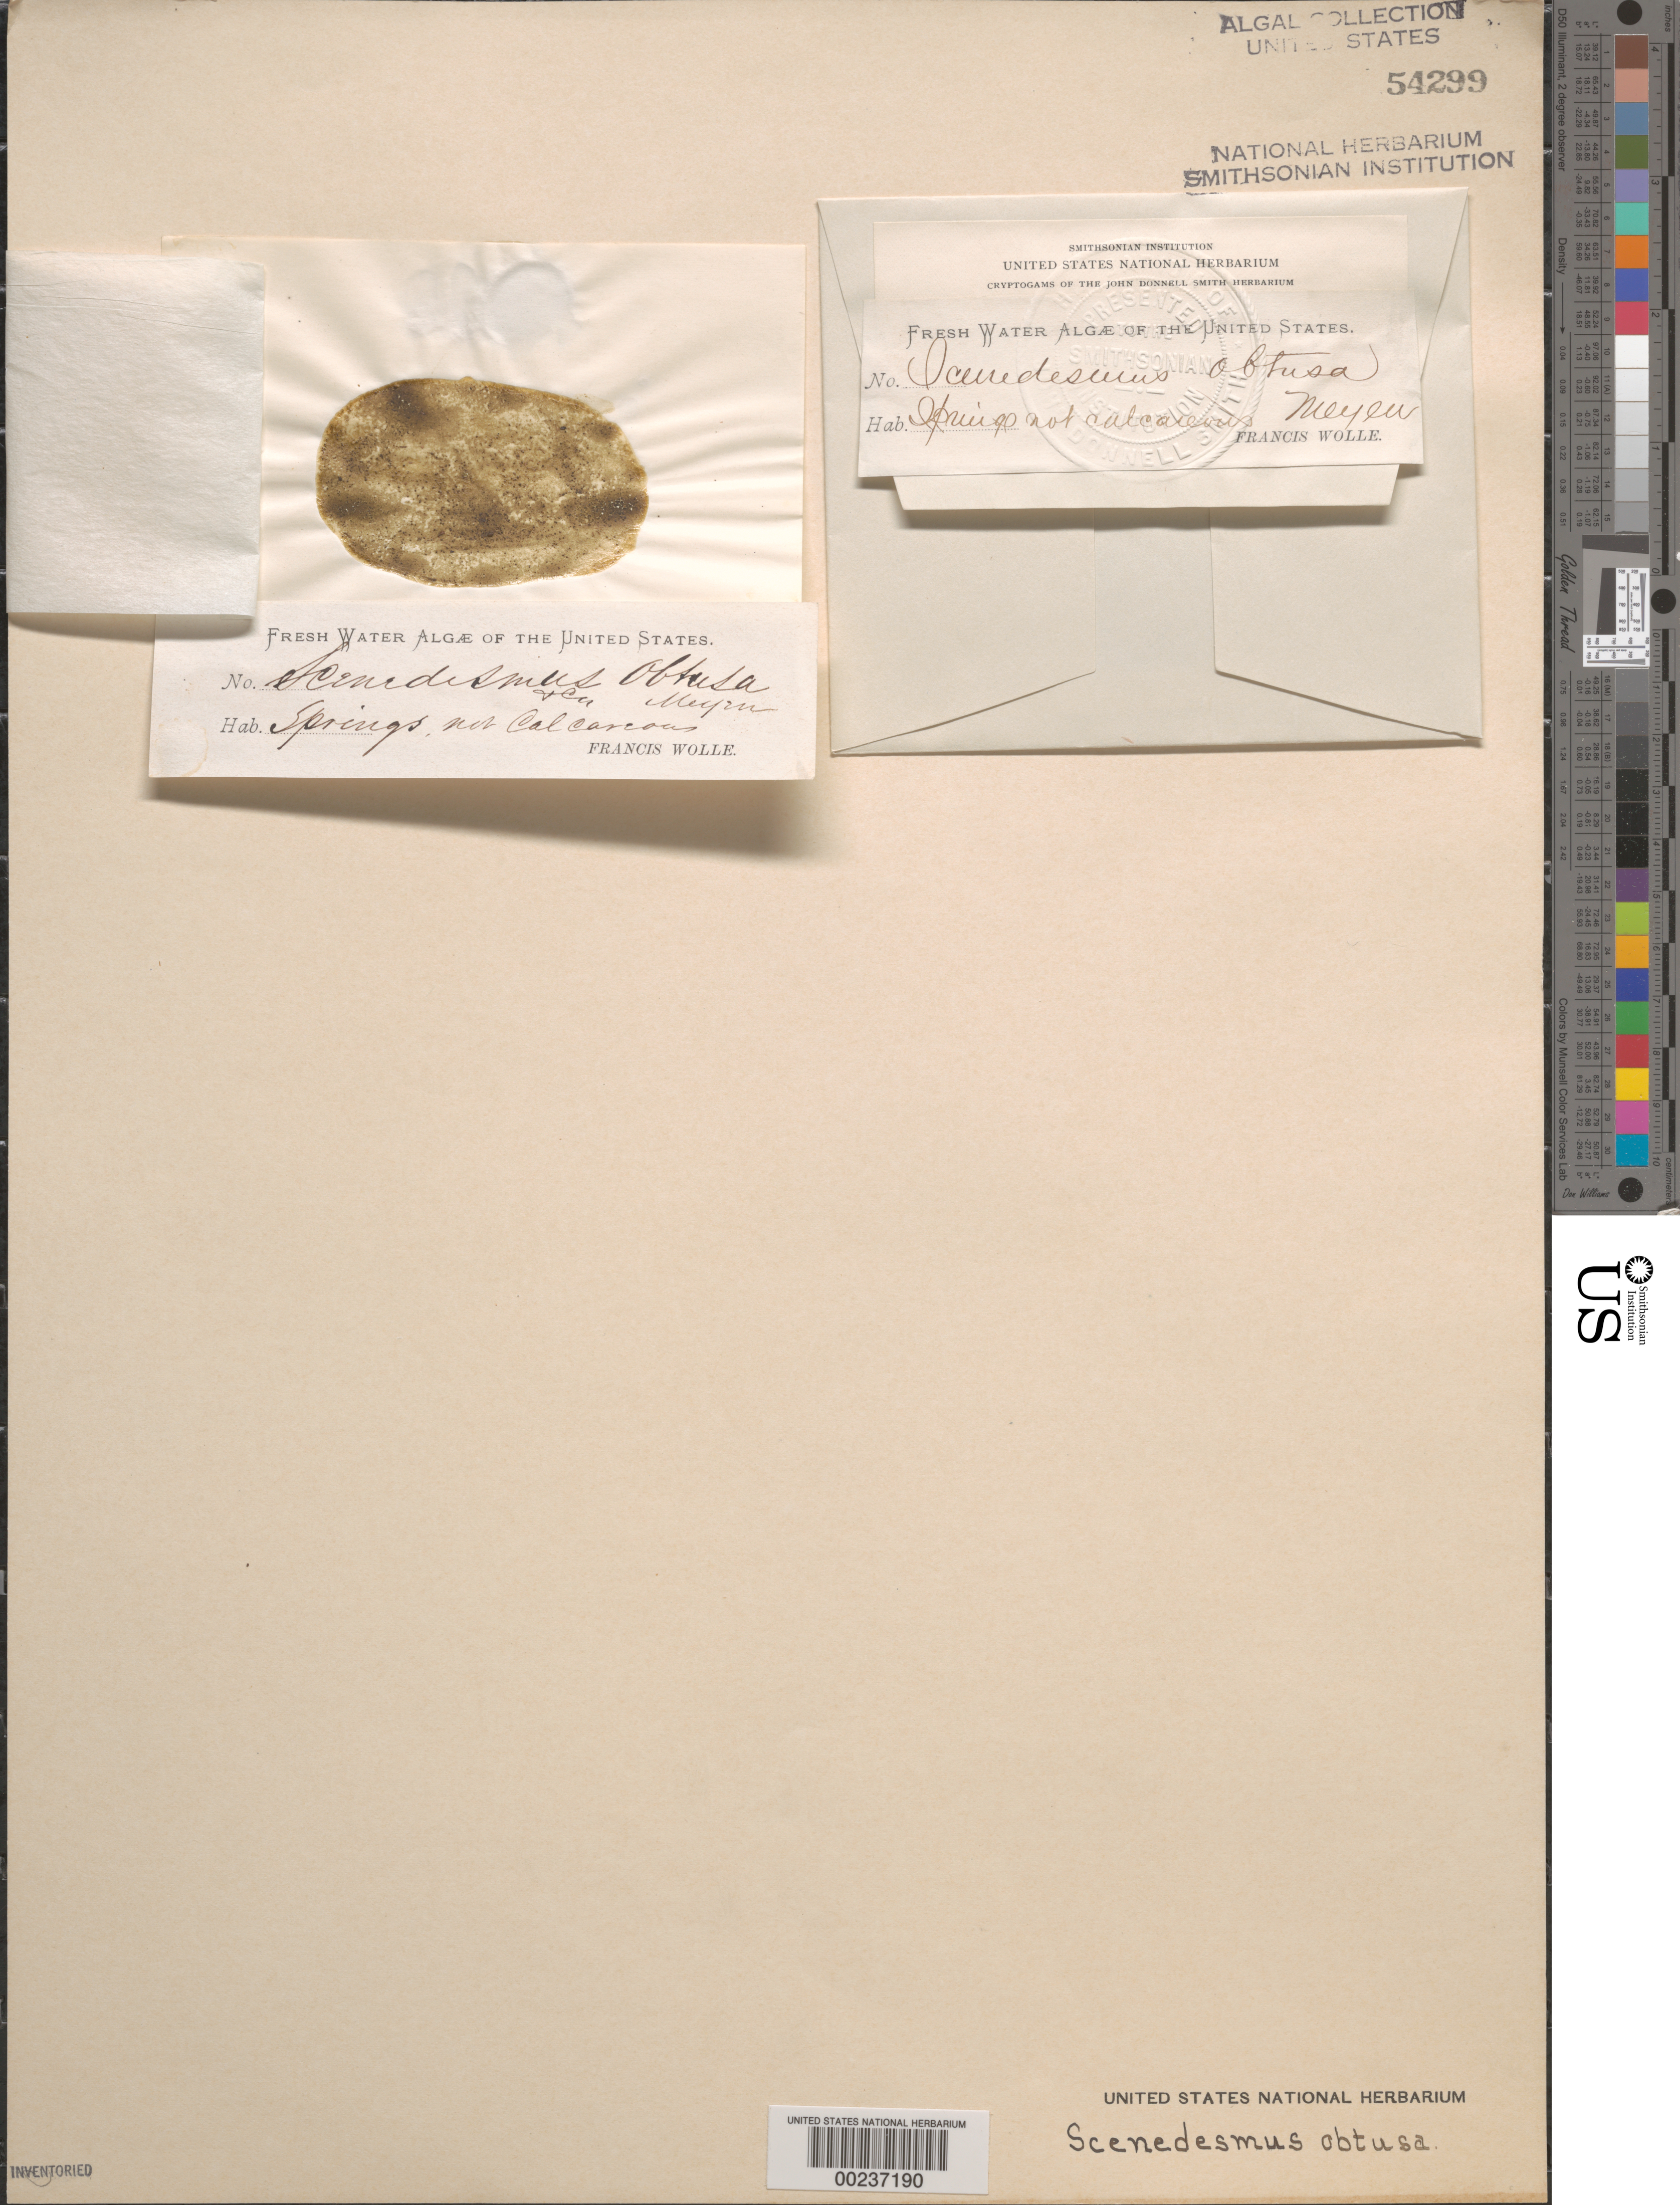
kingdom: Plantae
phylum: Chlorophyta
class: Chlorophyceae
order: Sphaeropleales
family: Scenedesmaceae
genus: Scenedesmus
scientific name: Scenedesmus obtusa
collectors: F. Wolle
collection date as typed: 18--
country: United States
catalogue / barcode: US 54299